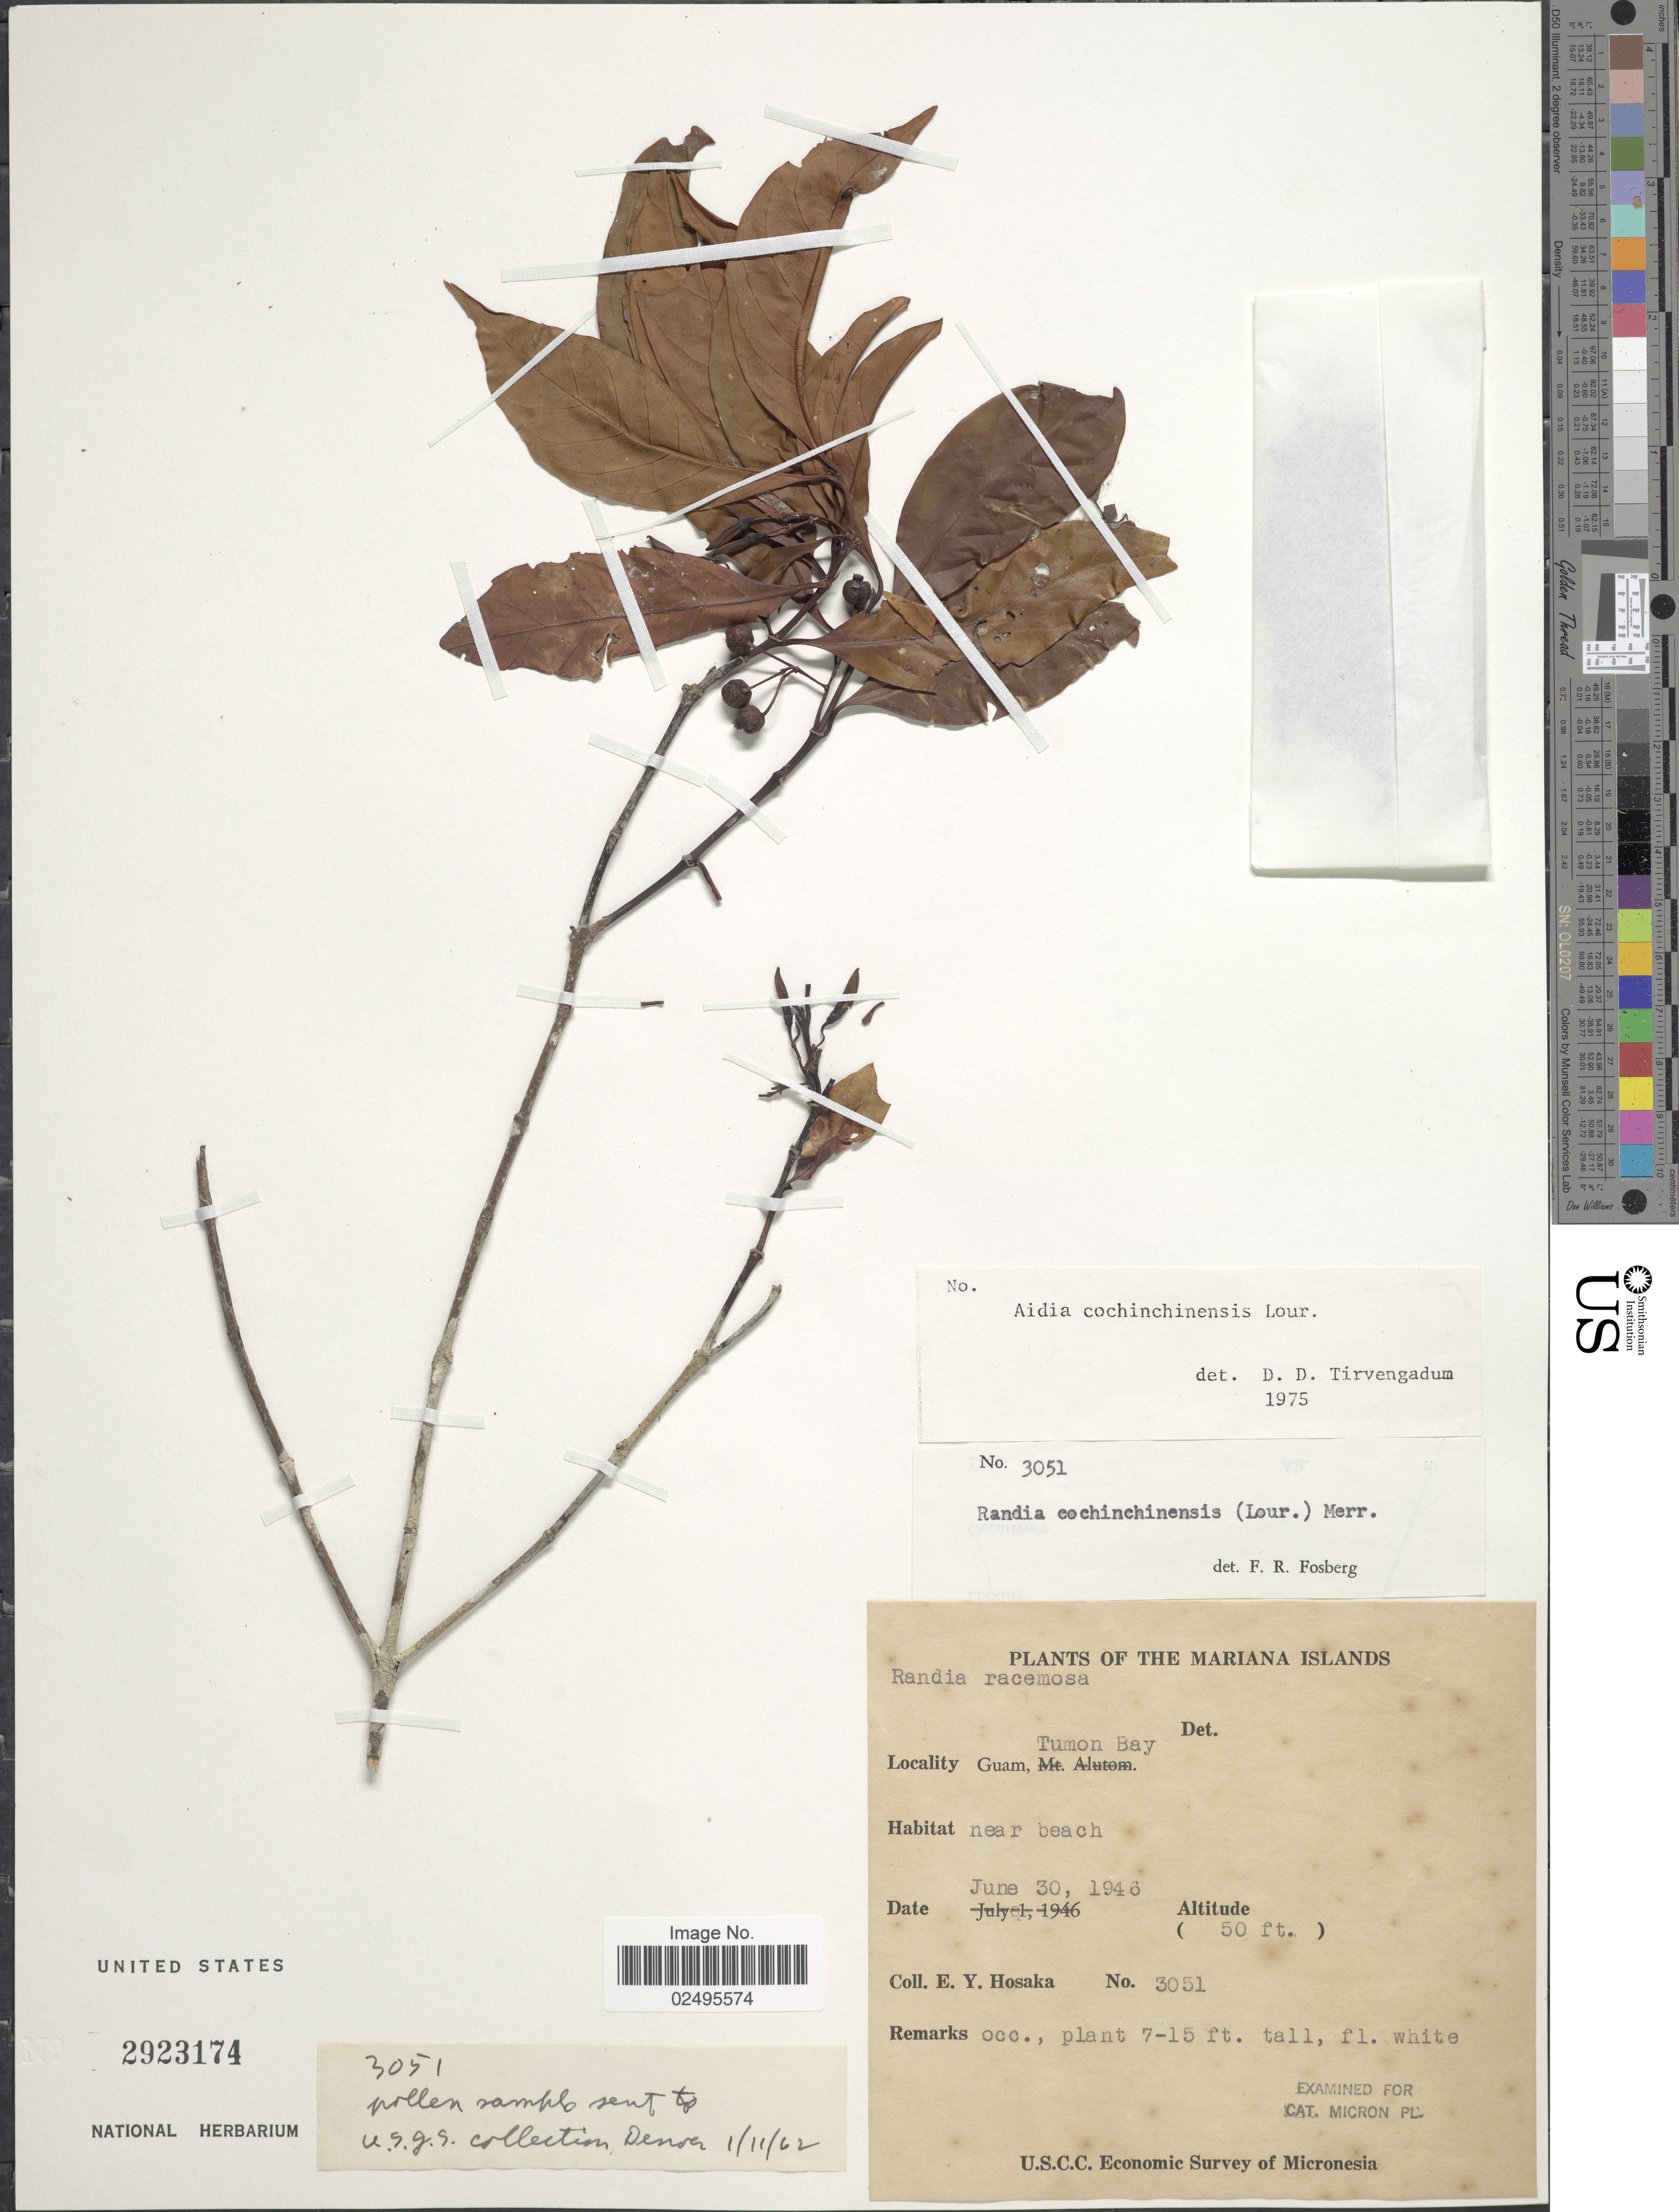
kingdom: Plantae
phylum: Tracheophyta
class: Magnoliopsida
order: Gentianales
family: Rubiaceae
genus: Aidia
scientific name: Aidia graeffei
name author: (Reinecke) Tirveng.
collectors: E. Y. Hosaka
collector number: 30351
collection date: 1946-06-30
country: Guam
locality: Tumon Bay, near beach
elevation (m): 15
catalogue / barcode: US 2923174